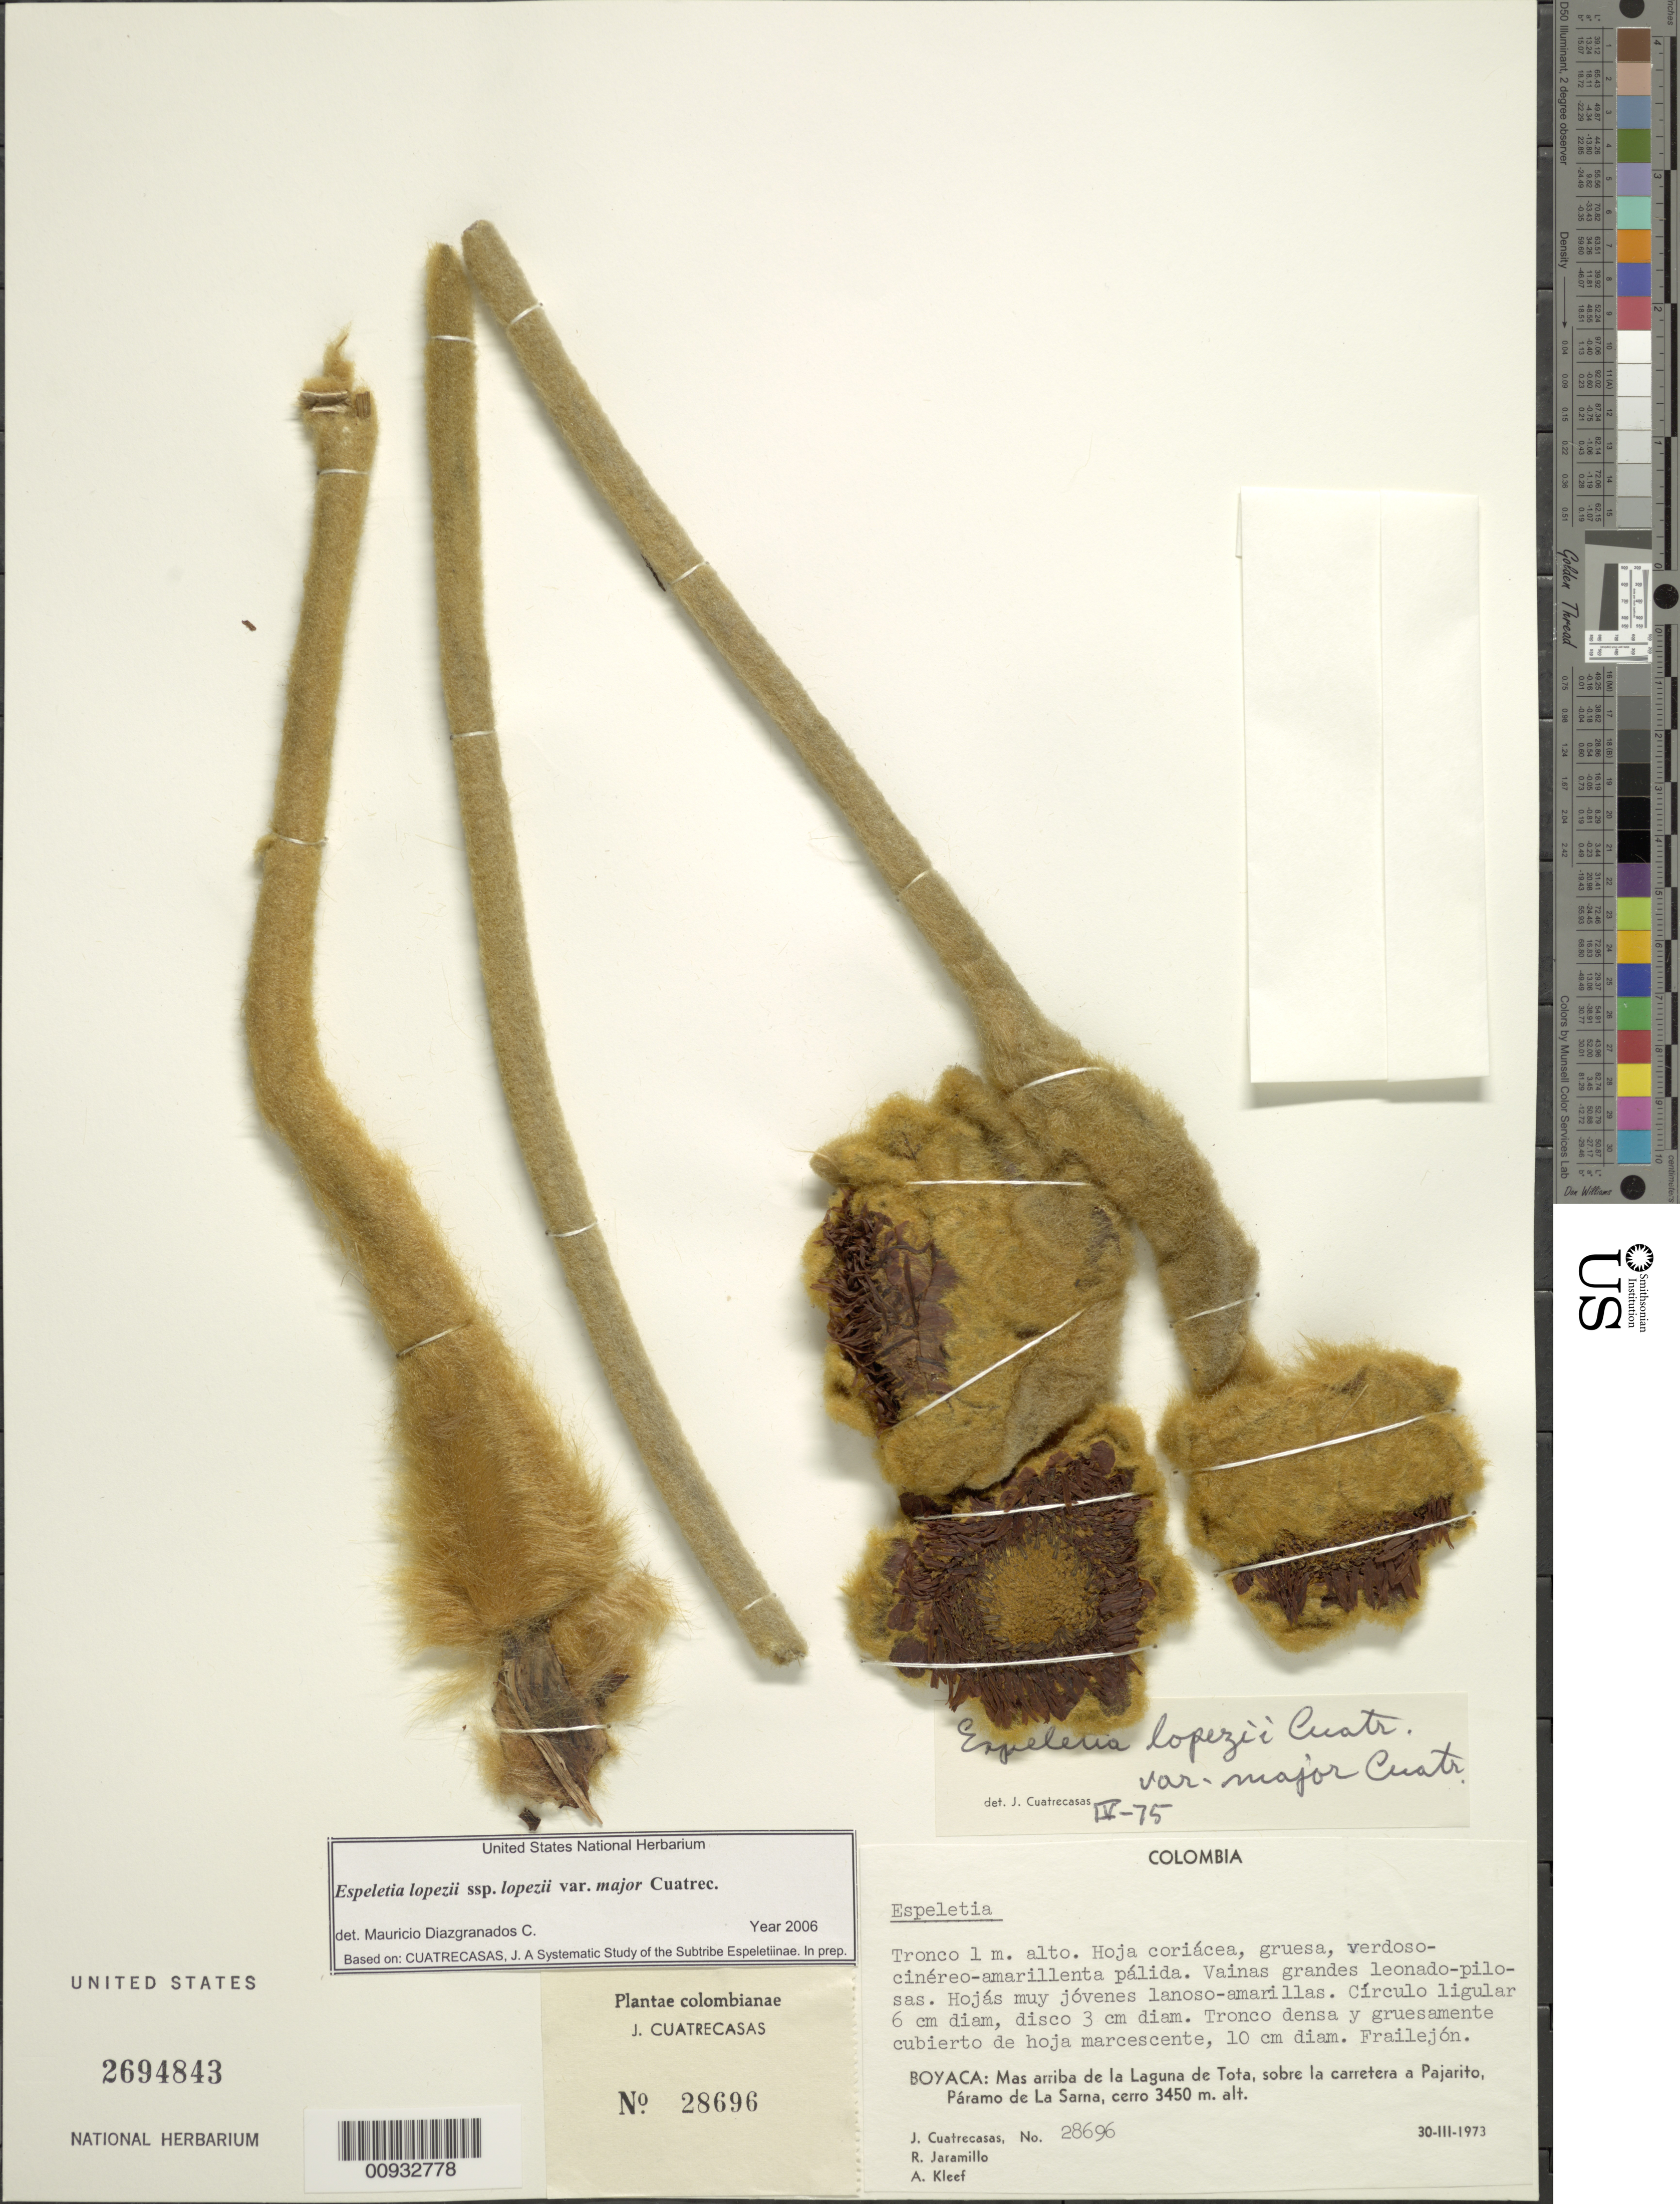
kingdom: Plantae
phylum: Tracheophyta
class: Magnoliopsida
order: Asterales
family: Asteraceae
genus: Espeletia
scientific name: Espeletia lopezii var. major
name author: Cuatrec.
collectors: J. Cuatrecasas, R. Jaramillo M. & A. Kleef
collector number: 28696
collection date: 1973-03-30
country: Colombia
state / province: Boyacá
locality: Mas arriba de la Laguna de Tota, sobre la carretera a Pajarito, Paramo de La Sarna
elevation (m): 3450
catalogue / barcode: US 2694843